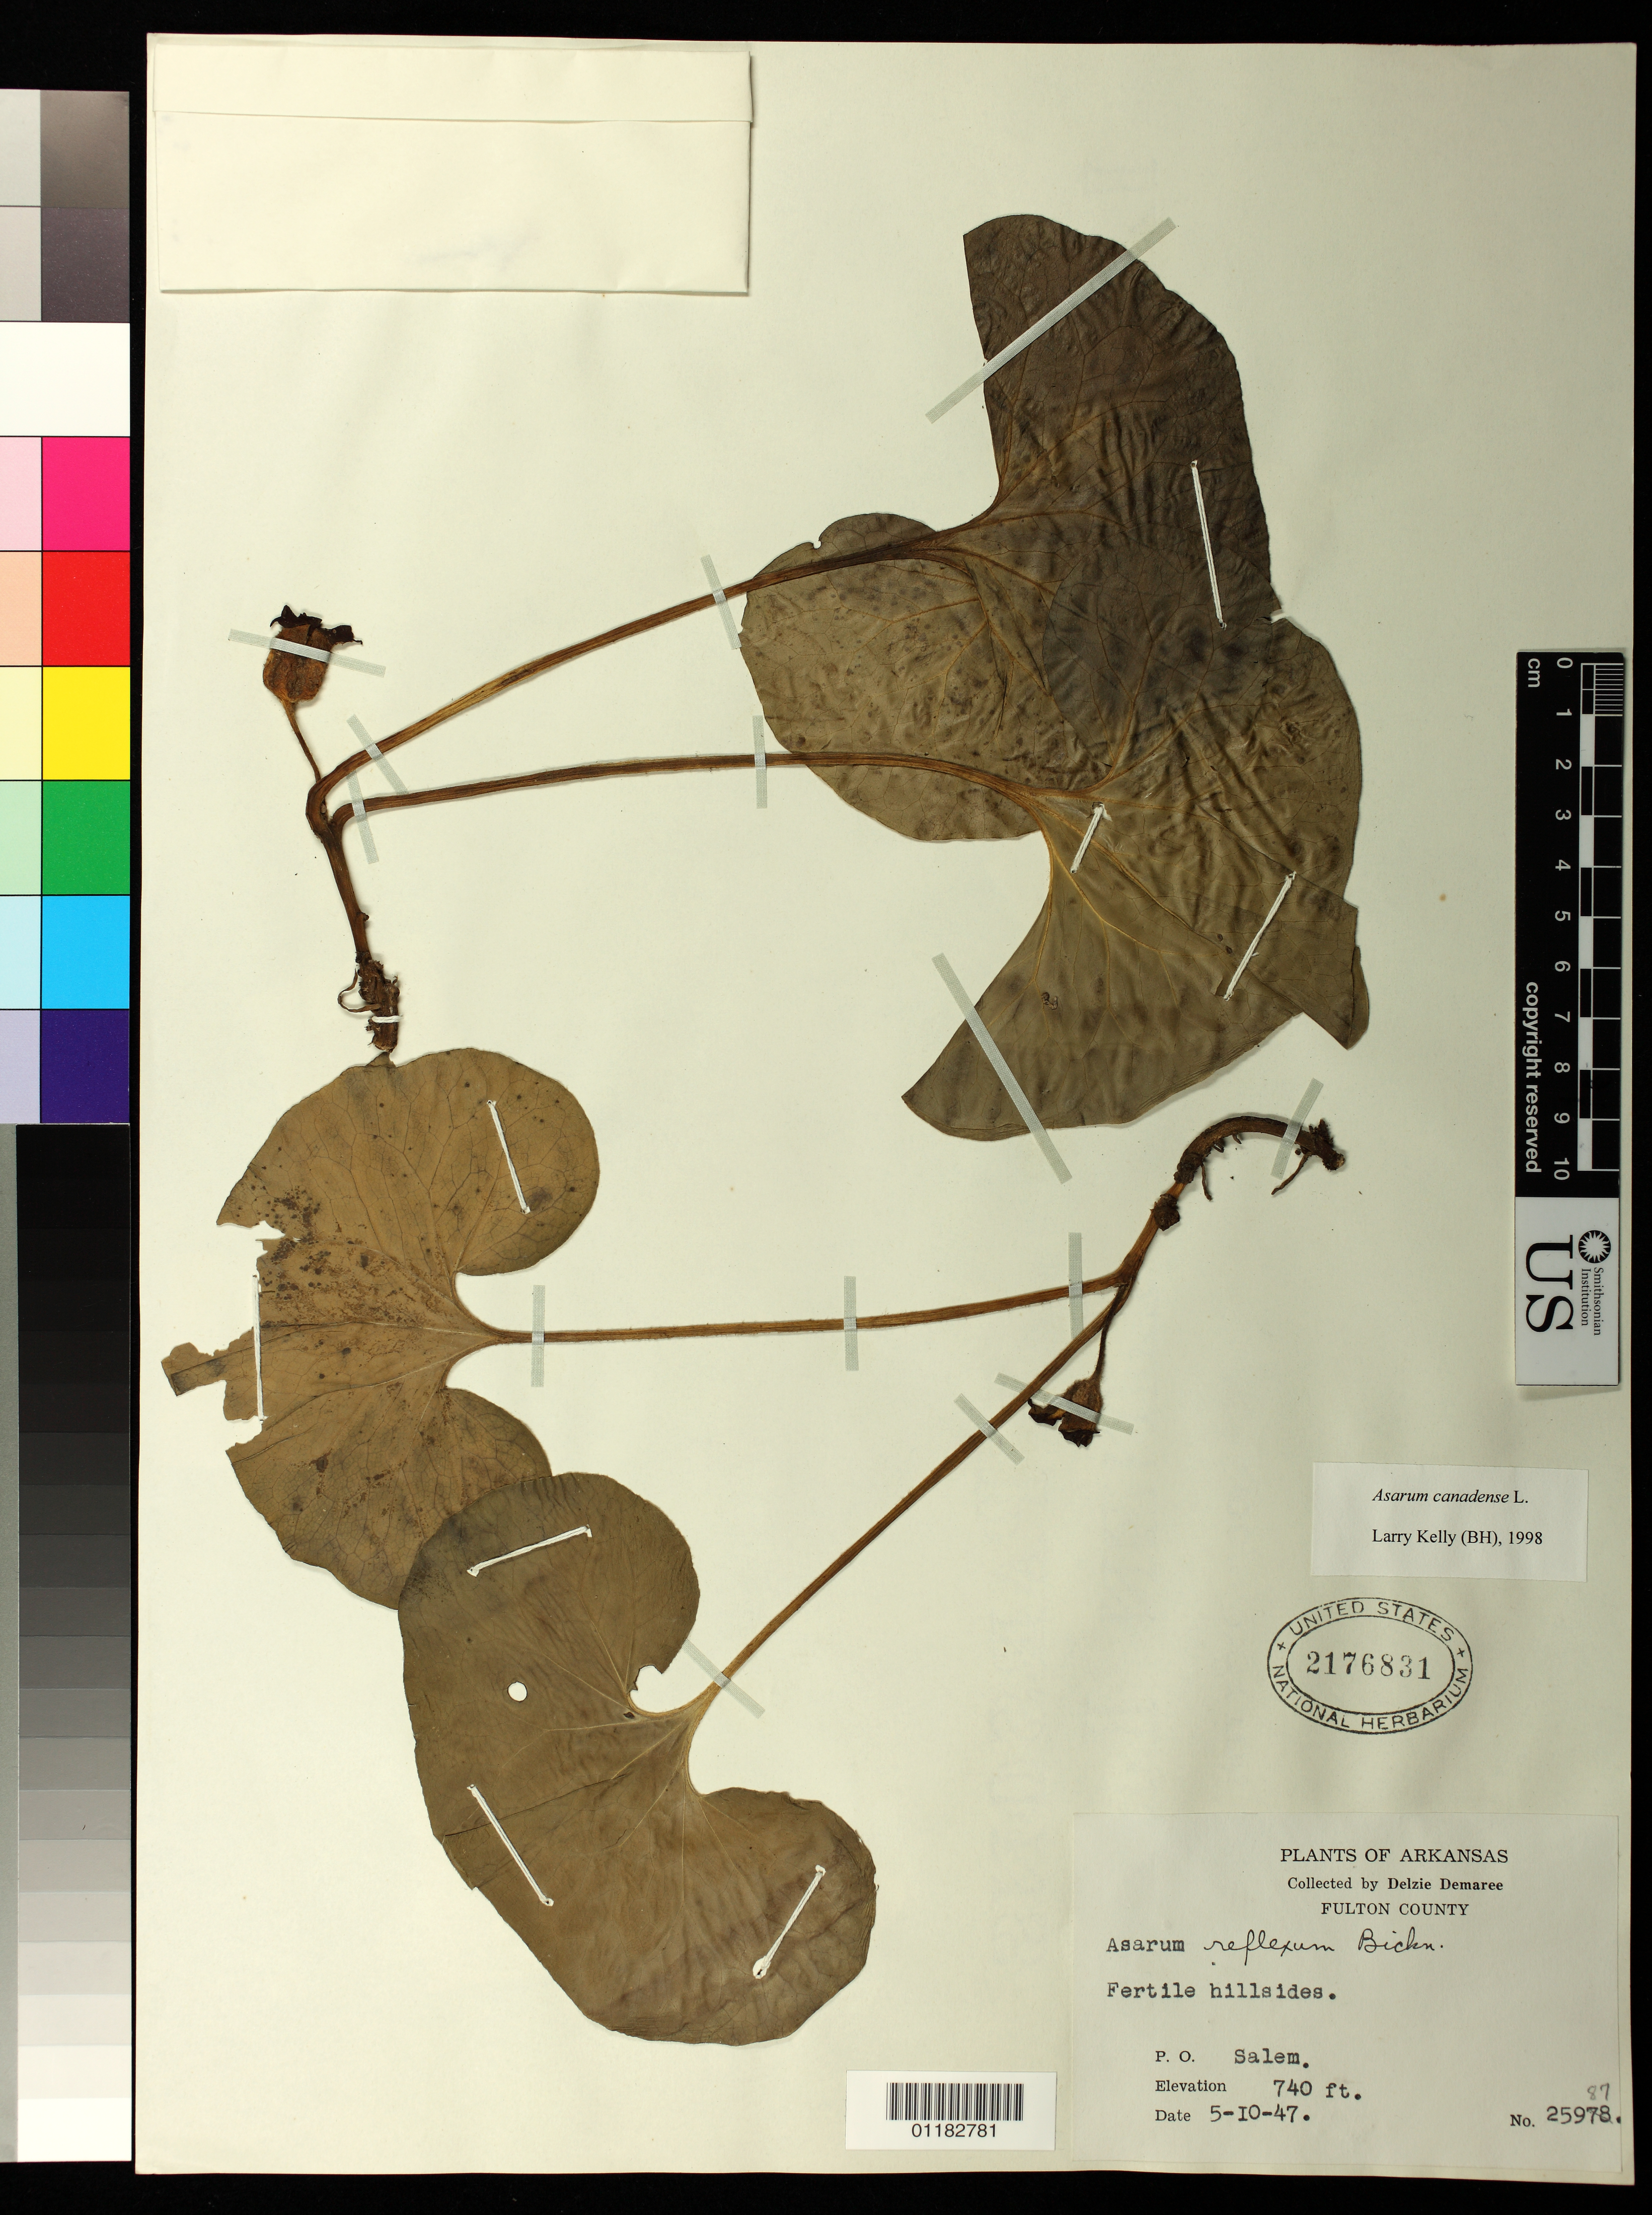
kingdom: Plantae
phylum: Tracheophyta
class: Magnoliopsida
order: Piperales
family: Aristolochiaceae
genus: Asarum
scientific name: Asarum canadense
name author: L.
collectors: D. Demaree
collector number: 25987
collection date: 1947-05-10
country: United States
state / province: Arkansas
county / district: Fulton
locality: P.O. Salem, Fulton County.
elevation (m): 226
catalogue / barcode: US 2176831